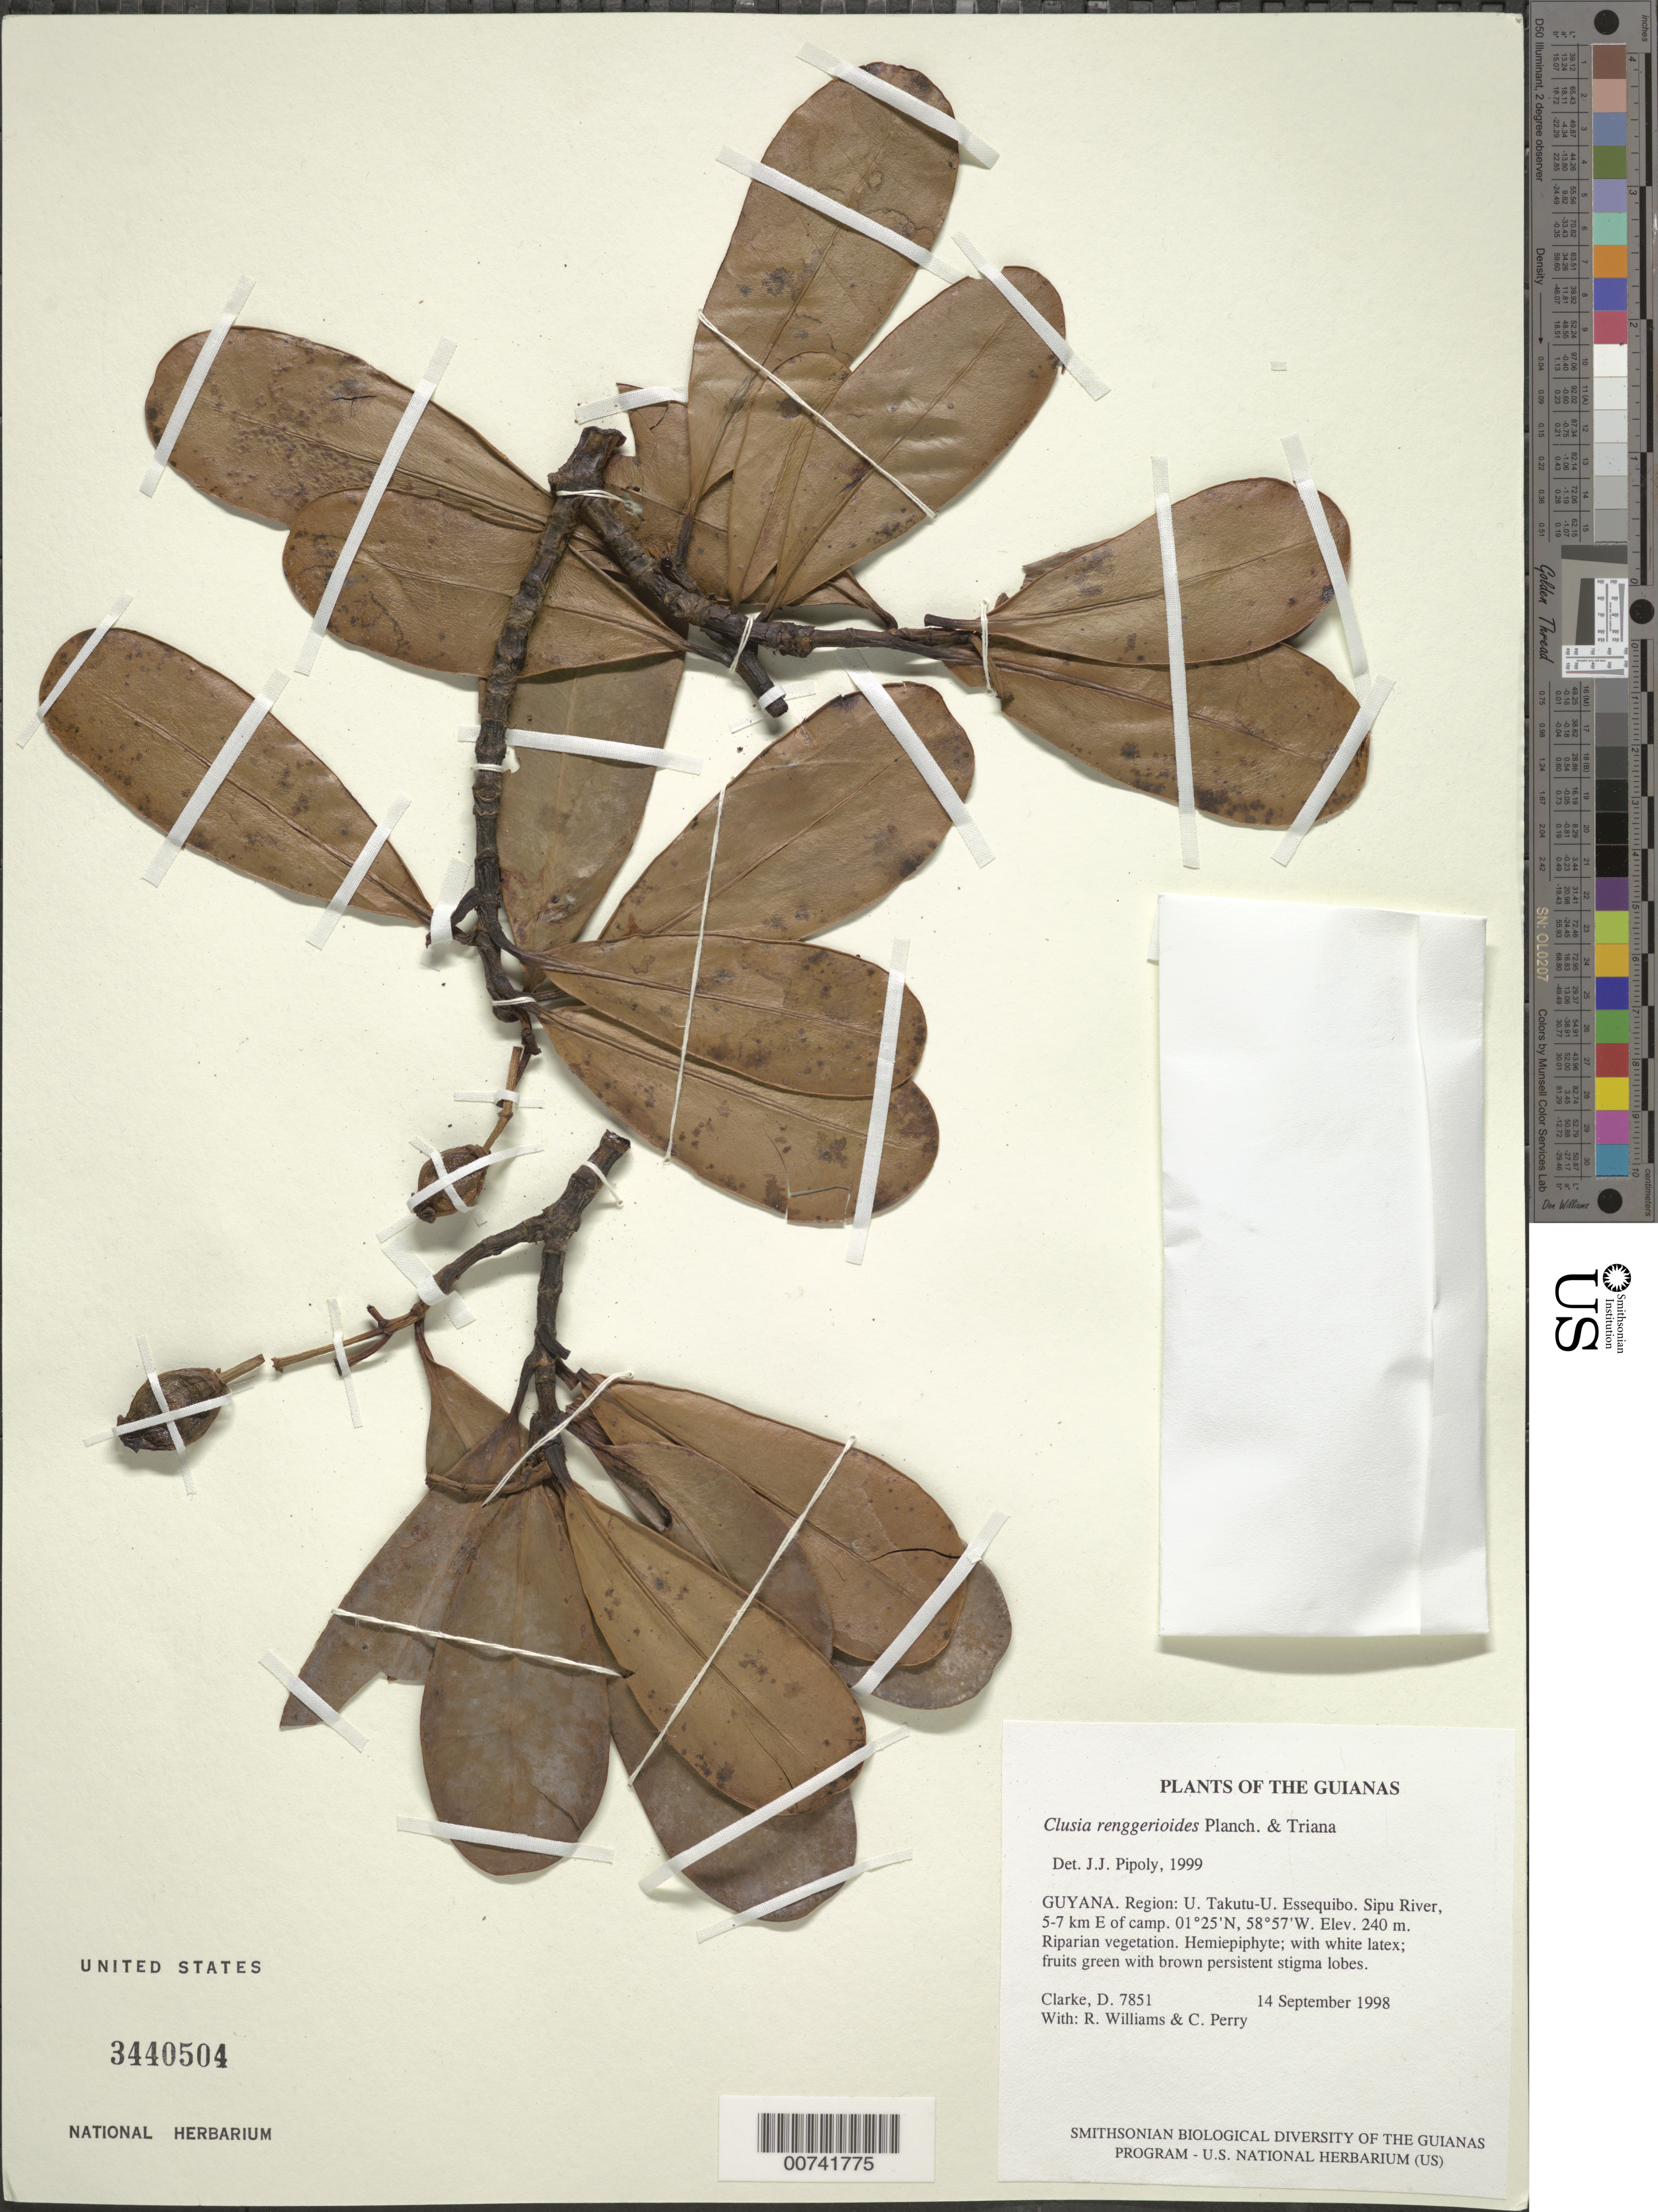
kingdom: Plantae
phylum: Tracheophyta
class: Magnoliopsida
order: Malpighiales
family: Clusiaceae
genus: Clusia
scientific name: Clusia renggerioides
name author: Planch. & Triana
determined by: Pipoly, J. J., III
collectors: H. D. Clarke, R. Williams & C. Perry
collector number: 7851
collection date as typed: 14 September 1998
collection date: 1998-09-14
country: Guyana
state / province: U. Takutu-U. Essequibo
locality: Sipu River, 5-7 km E of camp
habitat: Riparian vegetation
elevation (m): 240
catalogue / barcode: US 3440504